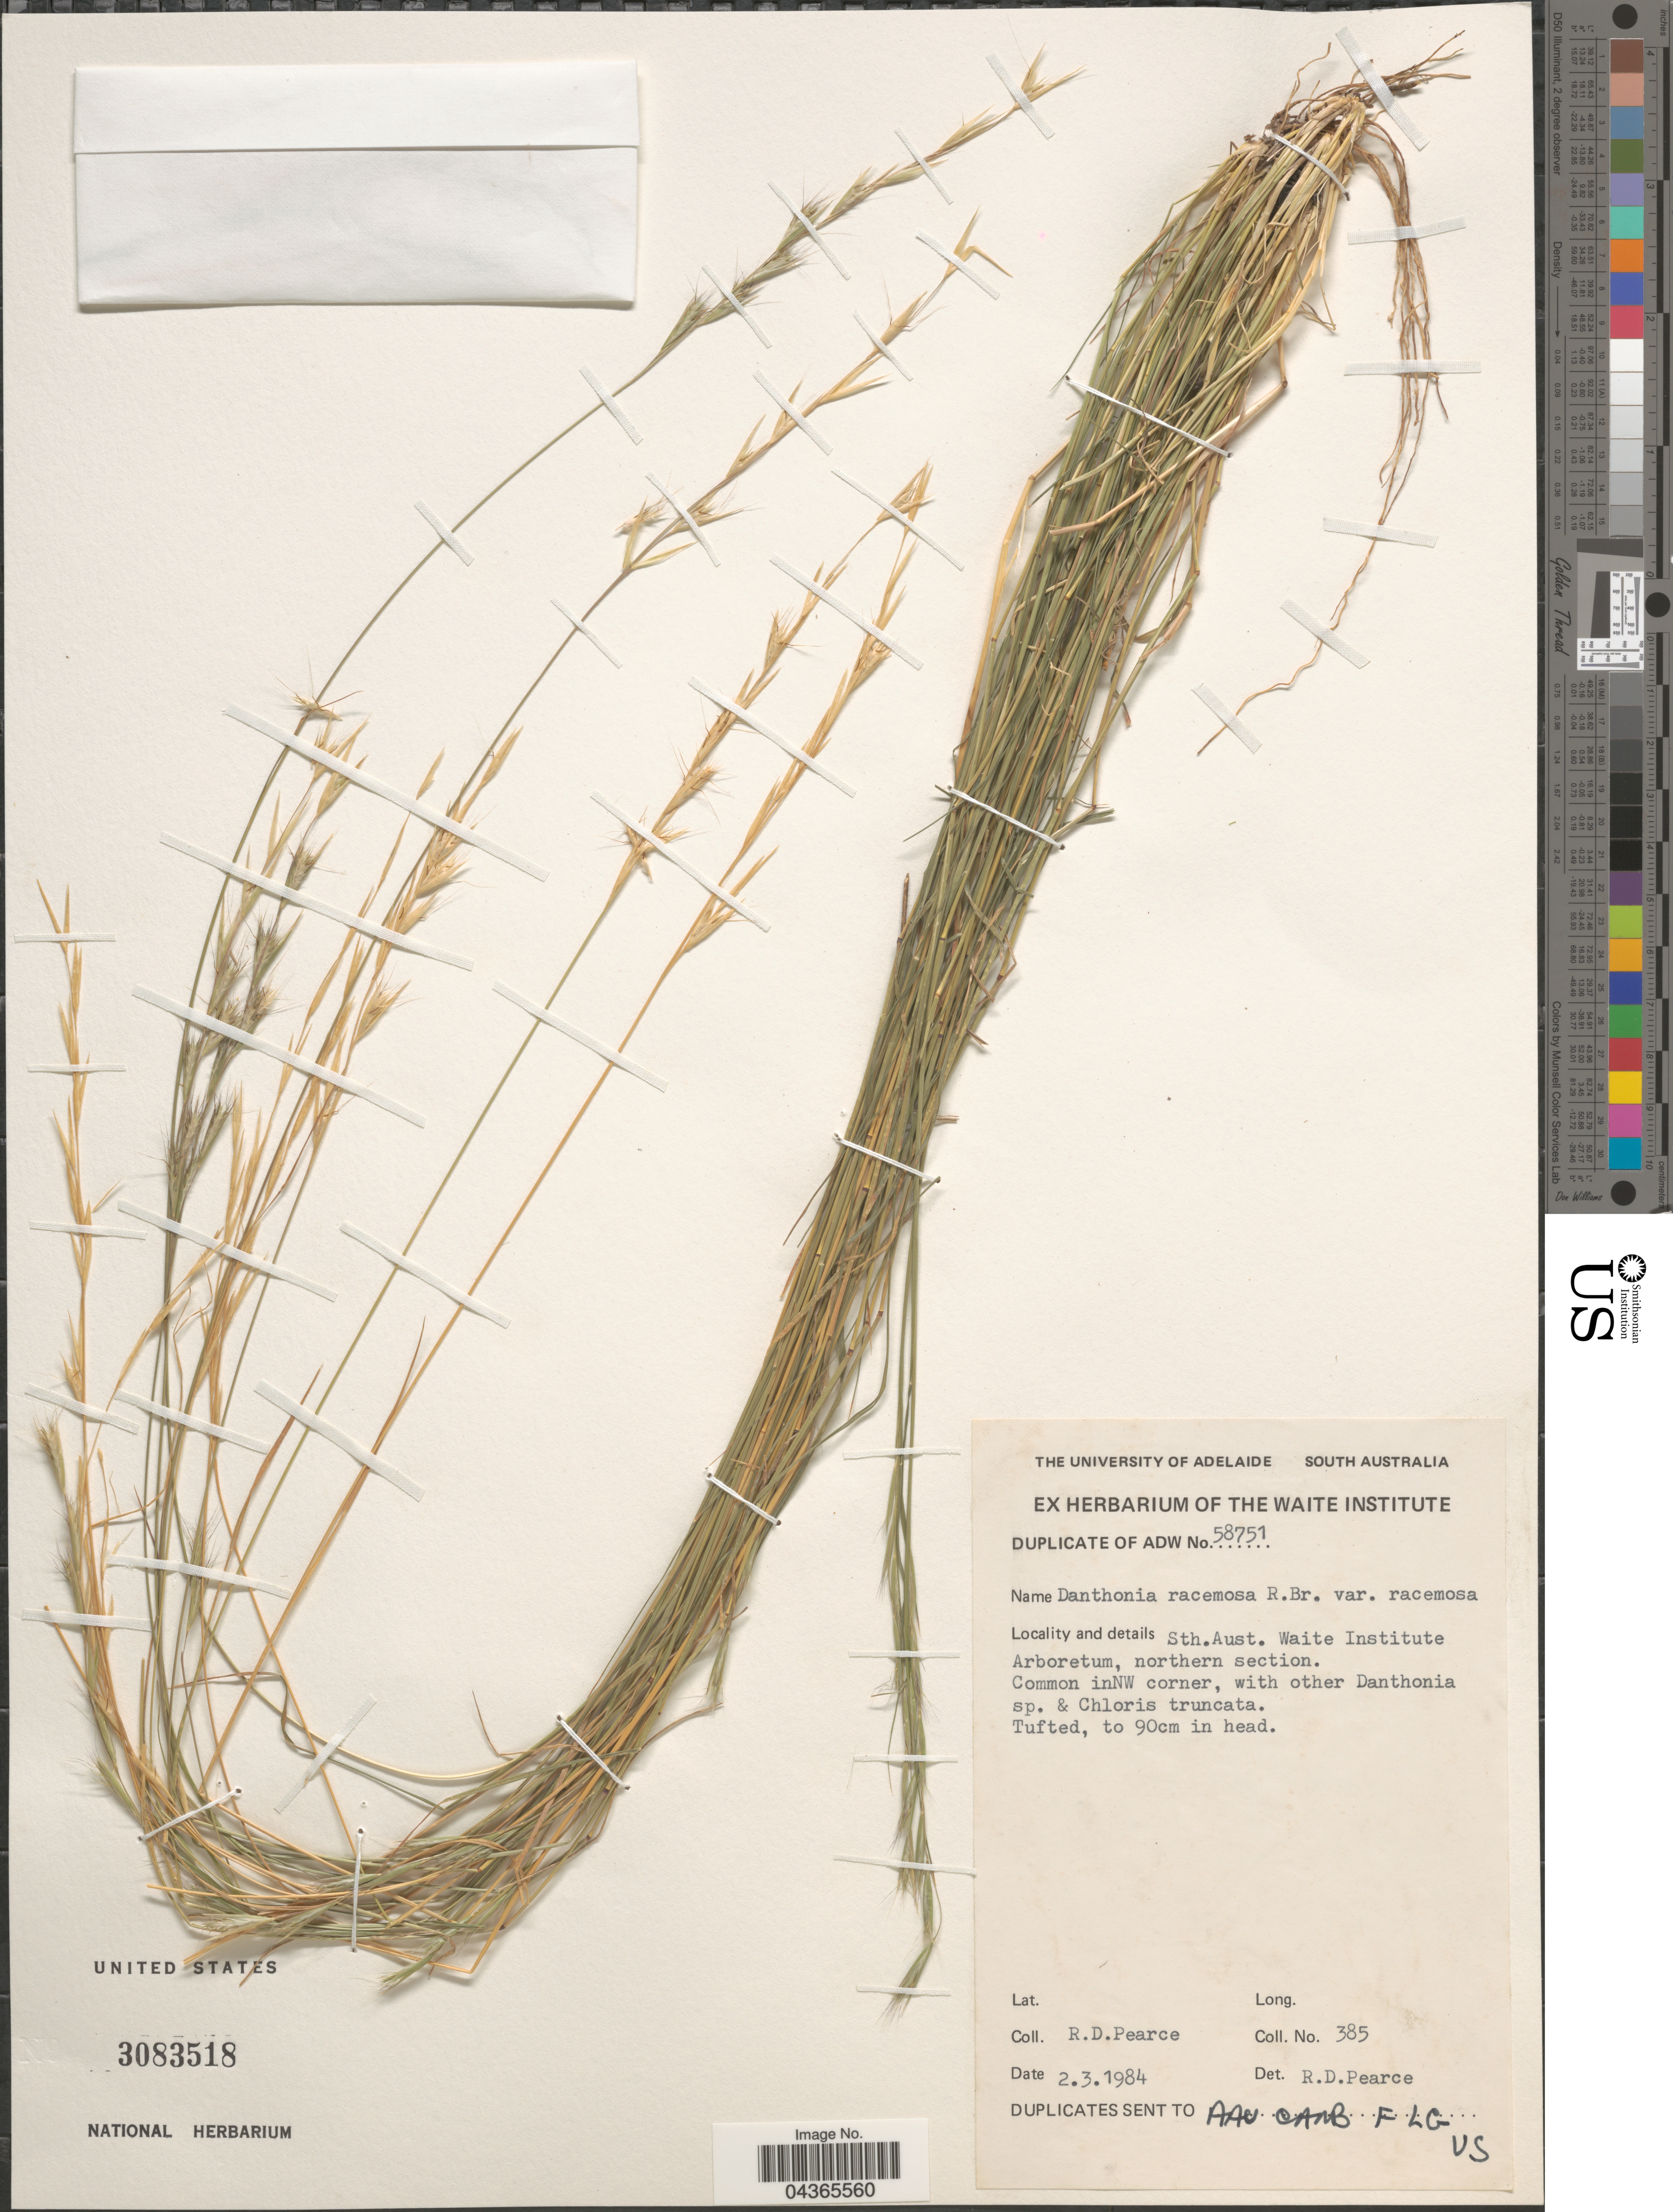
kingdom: Plantae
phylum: Tracheophyta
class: Liliopsida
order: Poales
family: Poaceae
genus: Rytidosperma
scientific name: Rytidosperma racemosum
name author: (R. Br.) Connor & Edgar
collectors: R. Pearce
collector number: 385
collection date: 1984-03-02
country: Australia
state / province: South Australia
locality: Waite Institute Arboretum, northern section. In NW corner.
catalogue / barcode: US 3083518